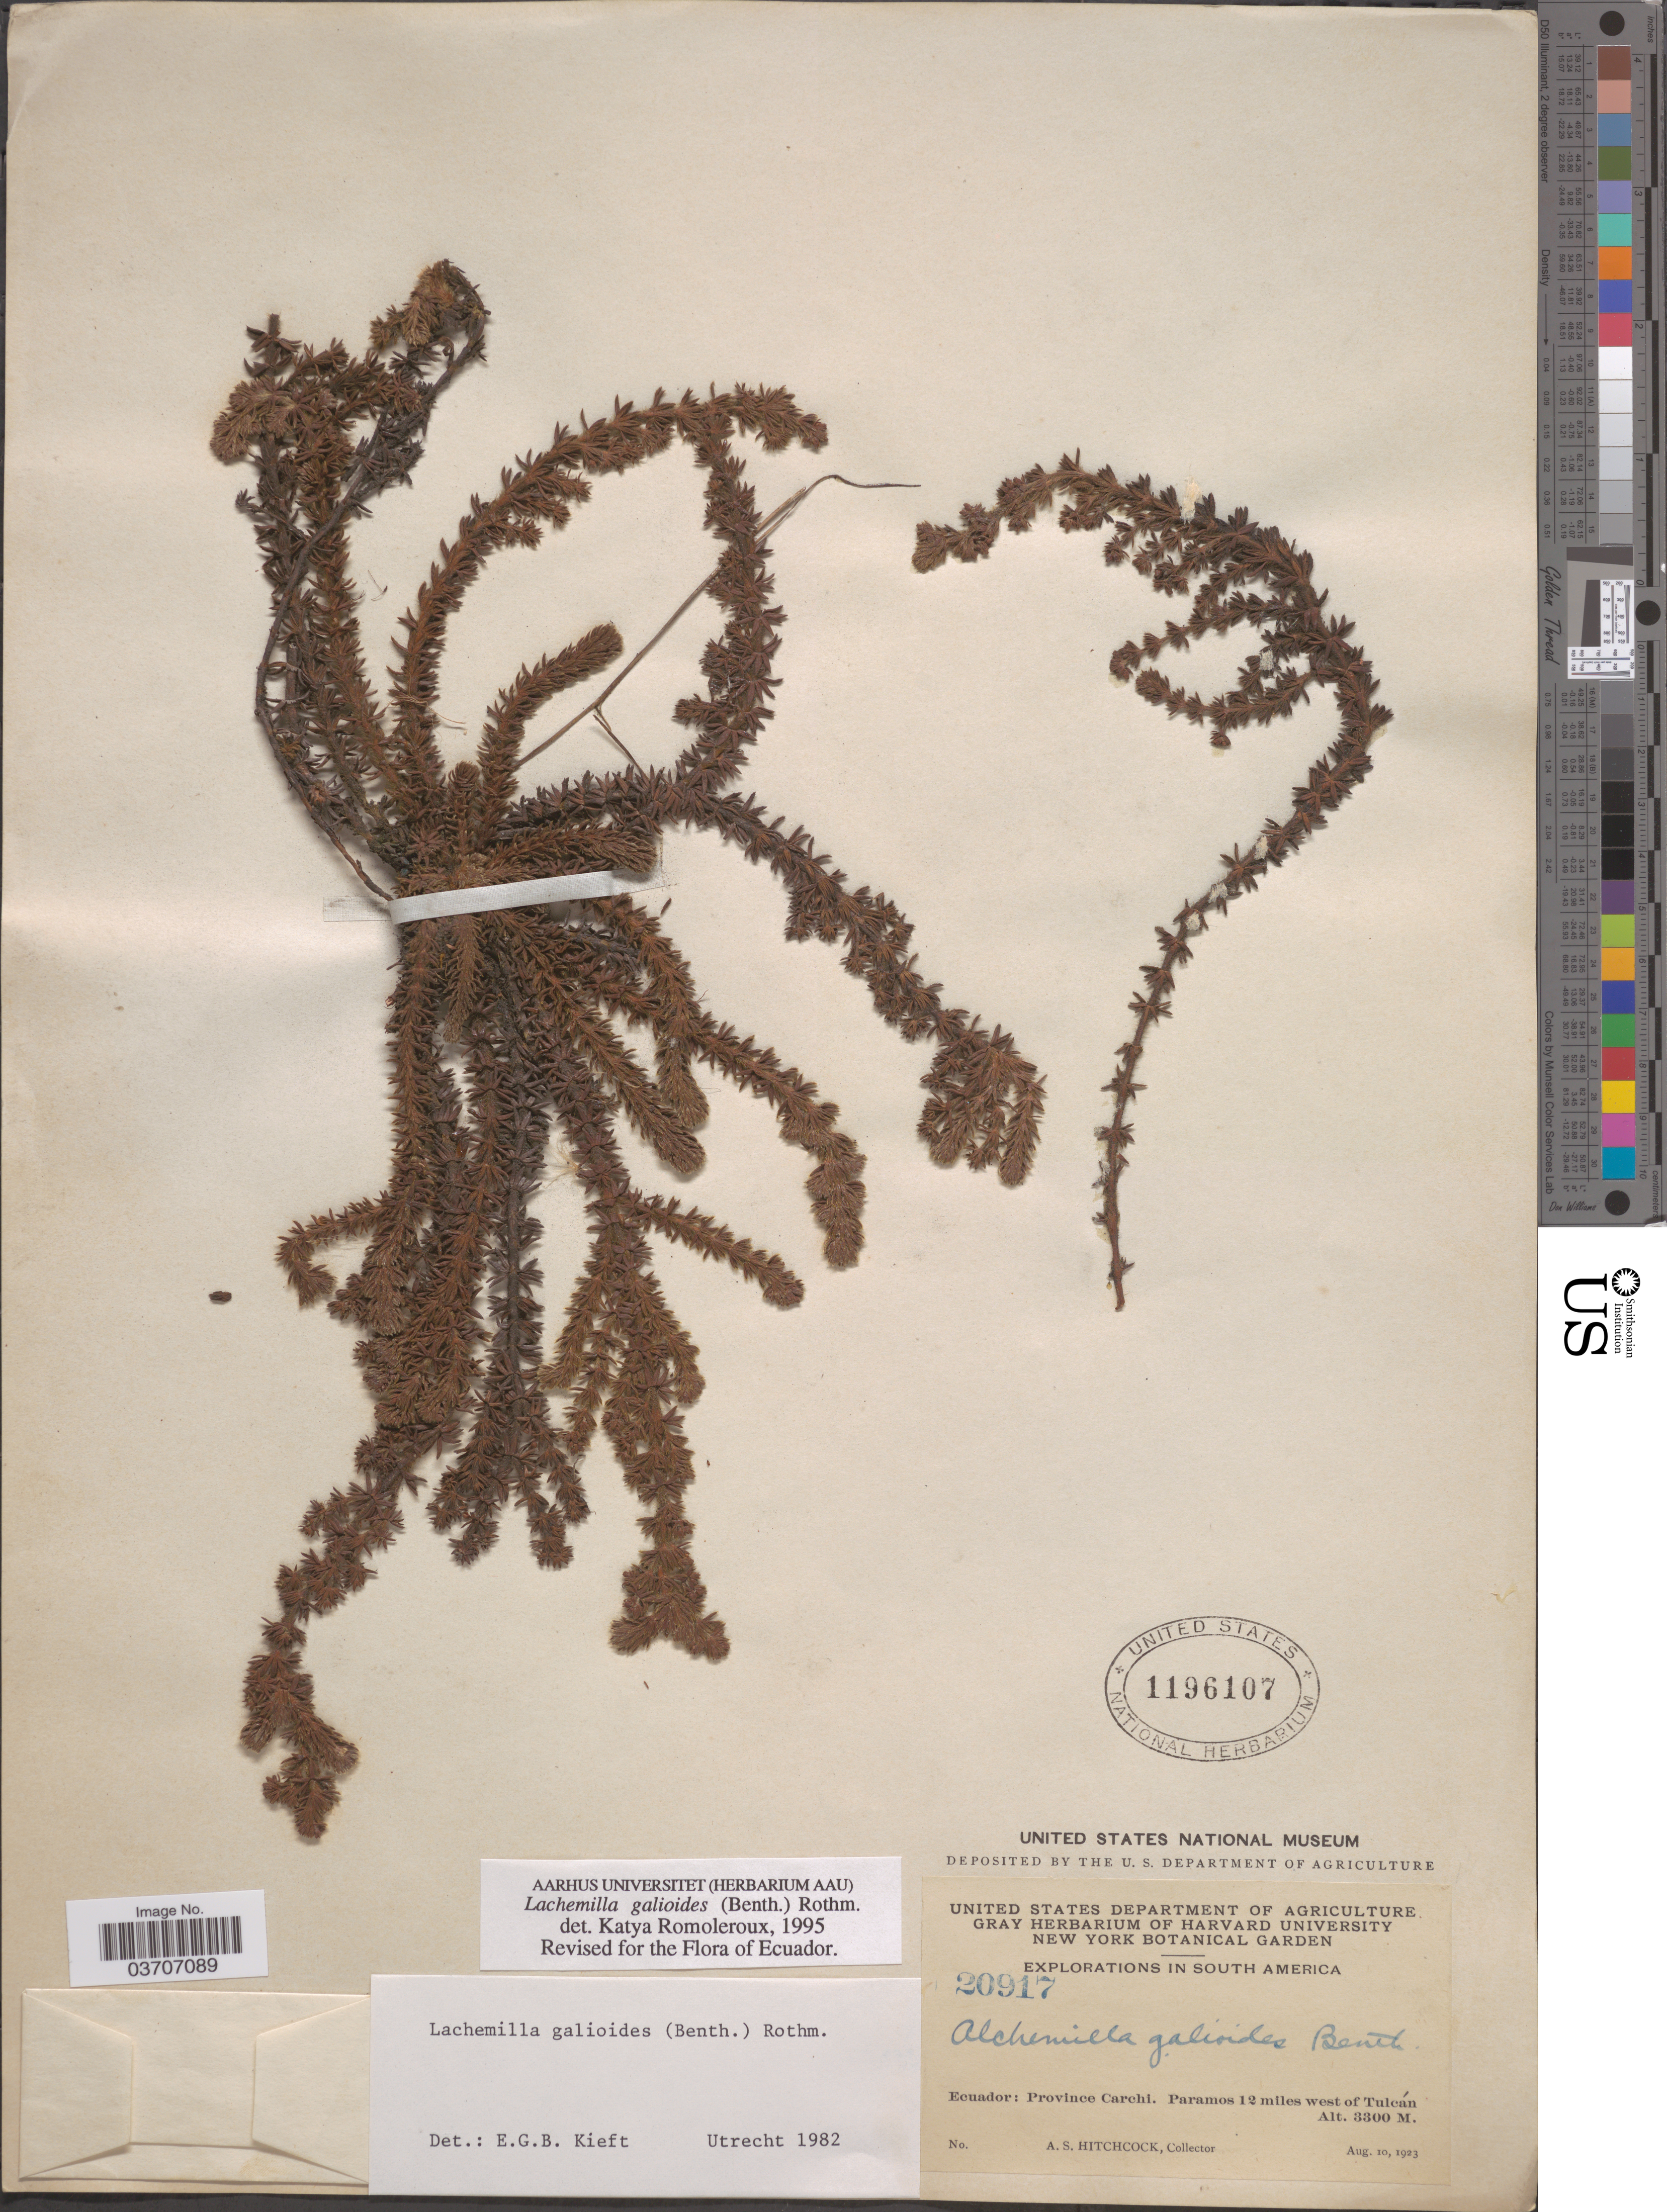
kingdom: Plantae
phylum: Tracheophyta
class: Magnoliopsida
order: Rosales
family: Rosaceae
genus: Lachemilla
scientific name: Lachemilla galioides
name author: (Benth.) Rothm.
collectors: A. S. Hitchcock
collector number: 20917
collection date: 1923-08-10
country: Ecuador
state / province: Carchi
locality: Paramos 12 miles west of Tulcán.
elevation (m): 3300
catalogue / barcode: US 1196107